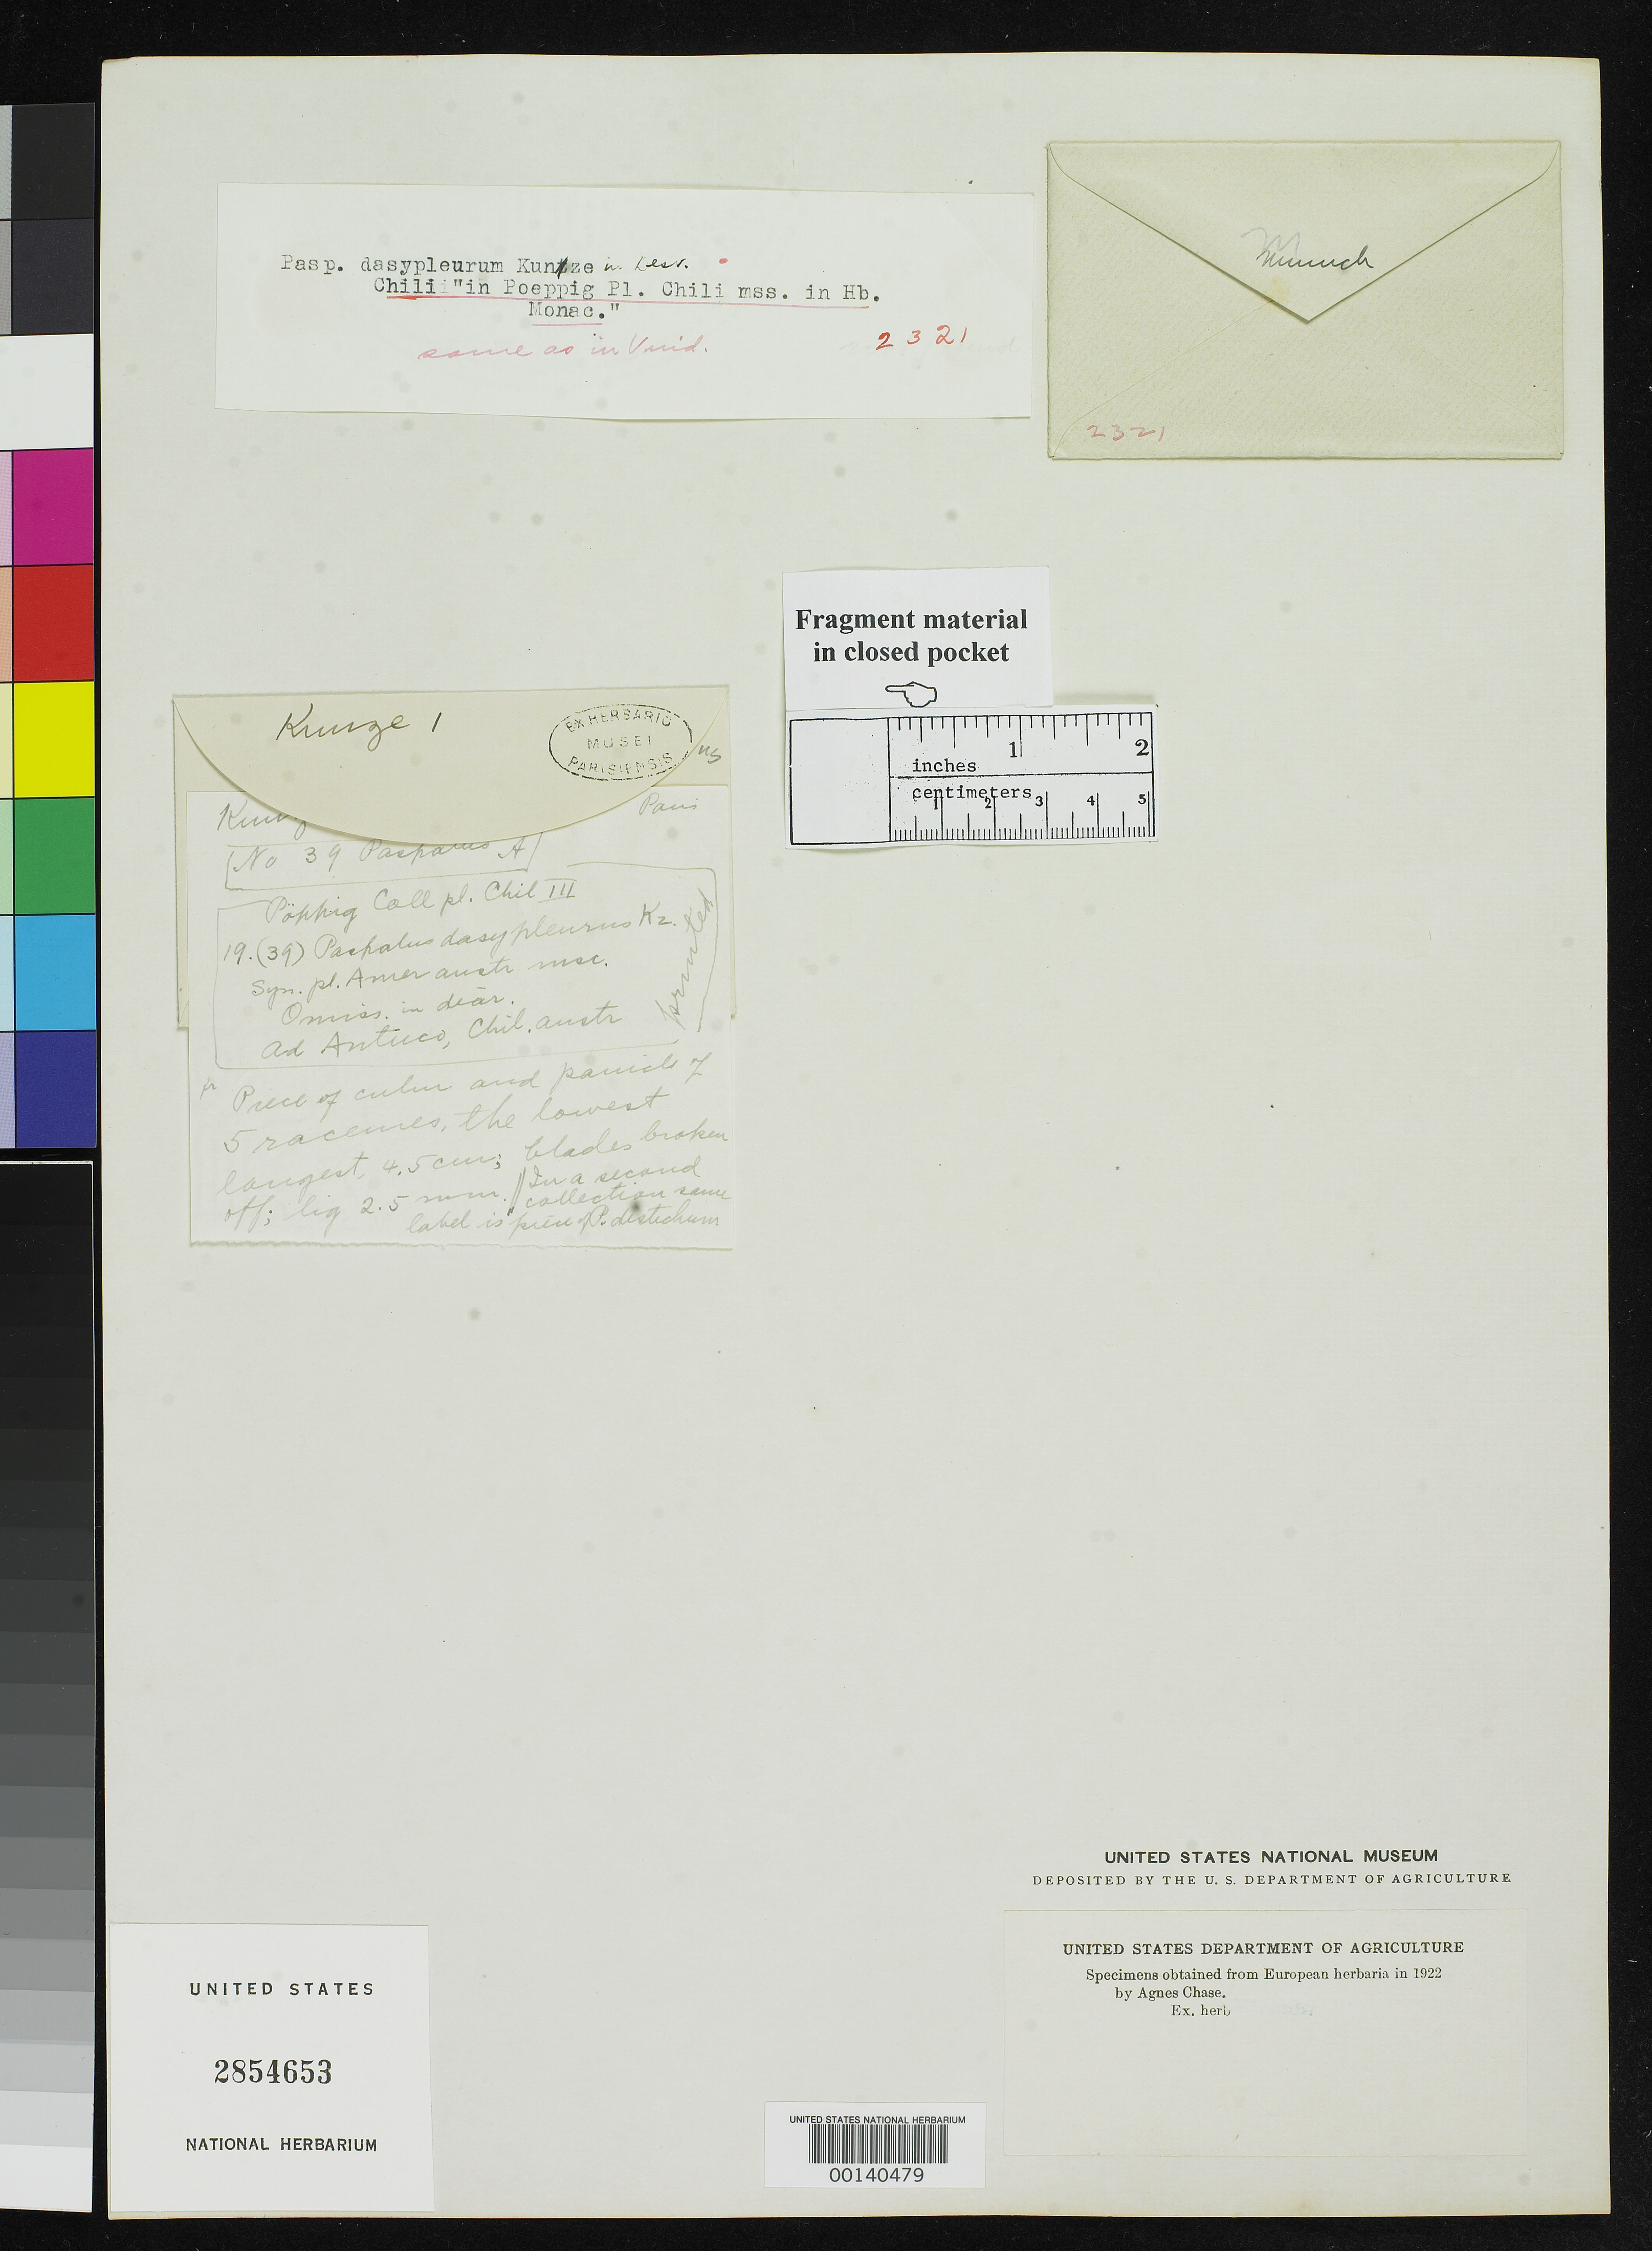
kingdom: Plantae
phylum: Tracheophyta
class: Liliopsida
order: Poales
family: Poaceae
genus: Paspalum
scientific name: Paspalum dasypleurum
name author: Kunze ex Desv. in Gay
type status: Type Fragment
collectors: E. F. Poeppig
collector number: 19(32)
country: Chile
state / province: Bio-Bío (VIII)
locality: Antuco.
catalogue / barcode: US 2854653